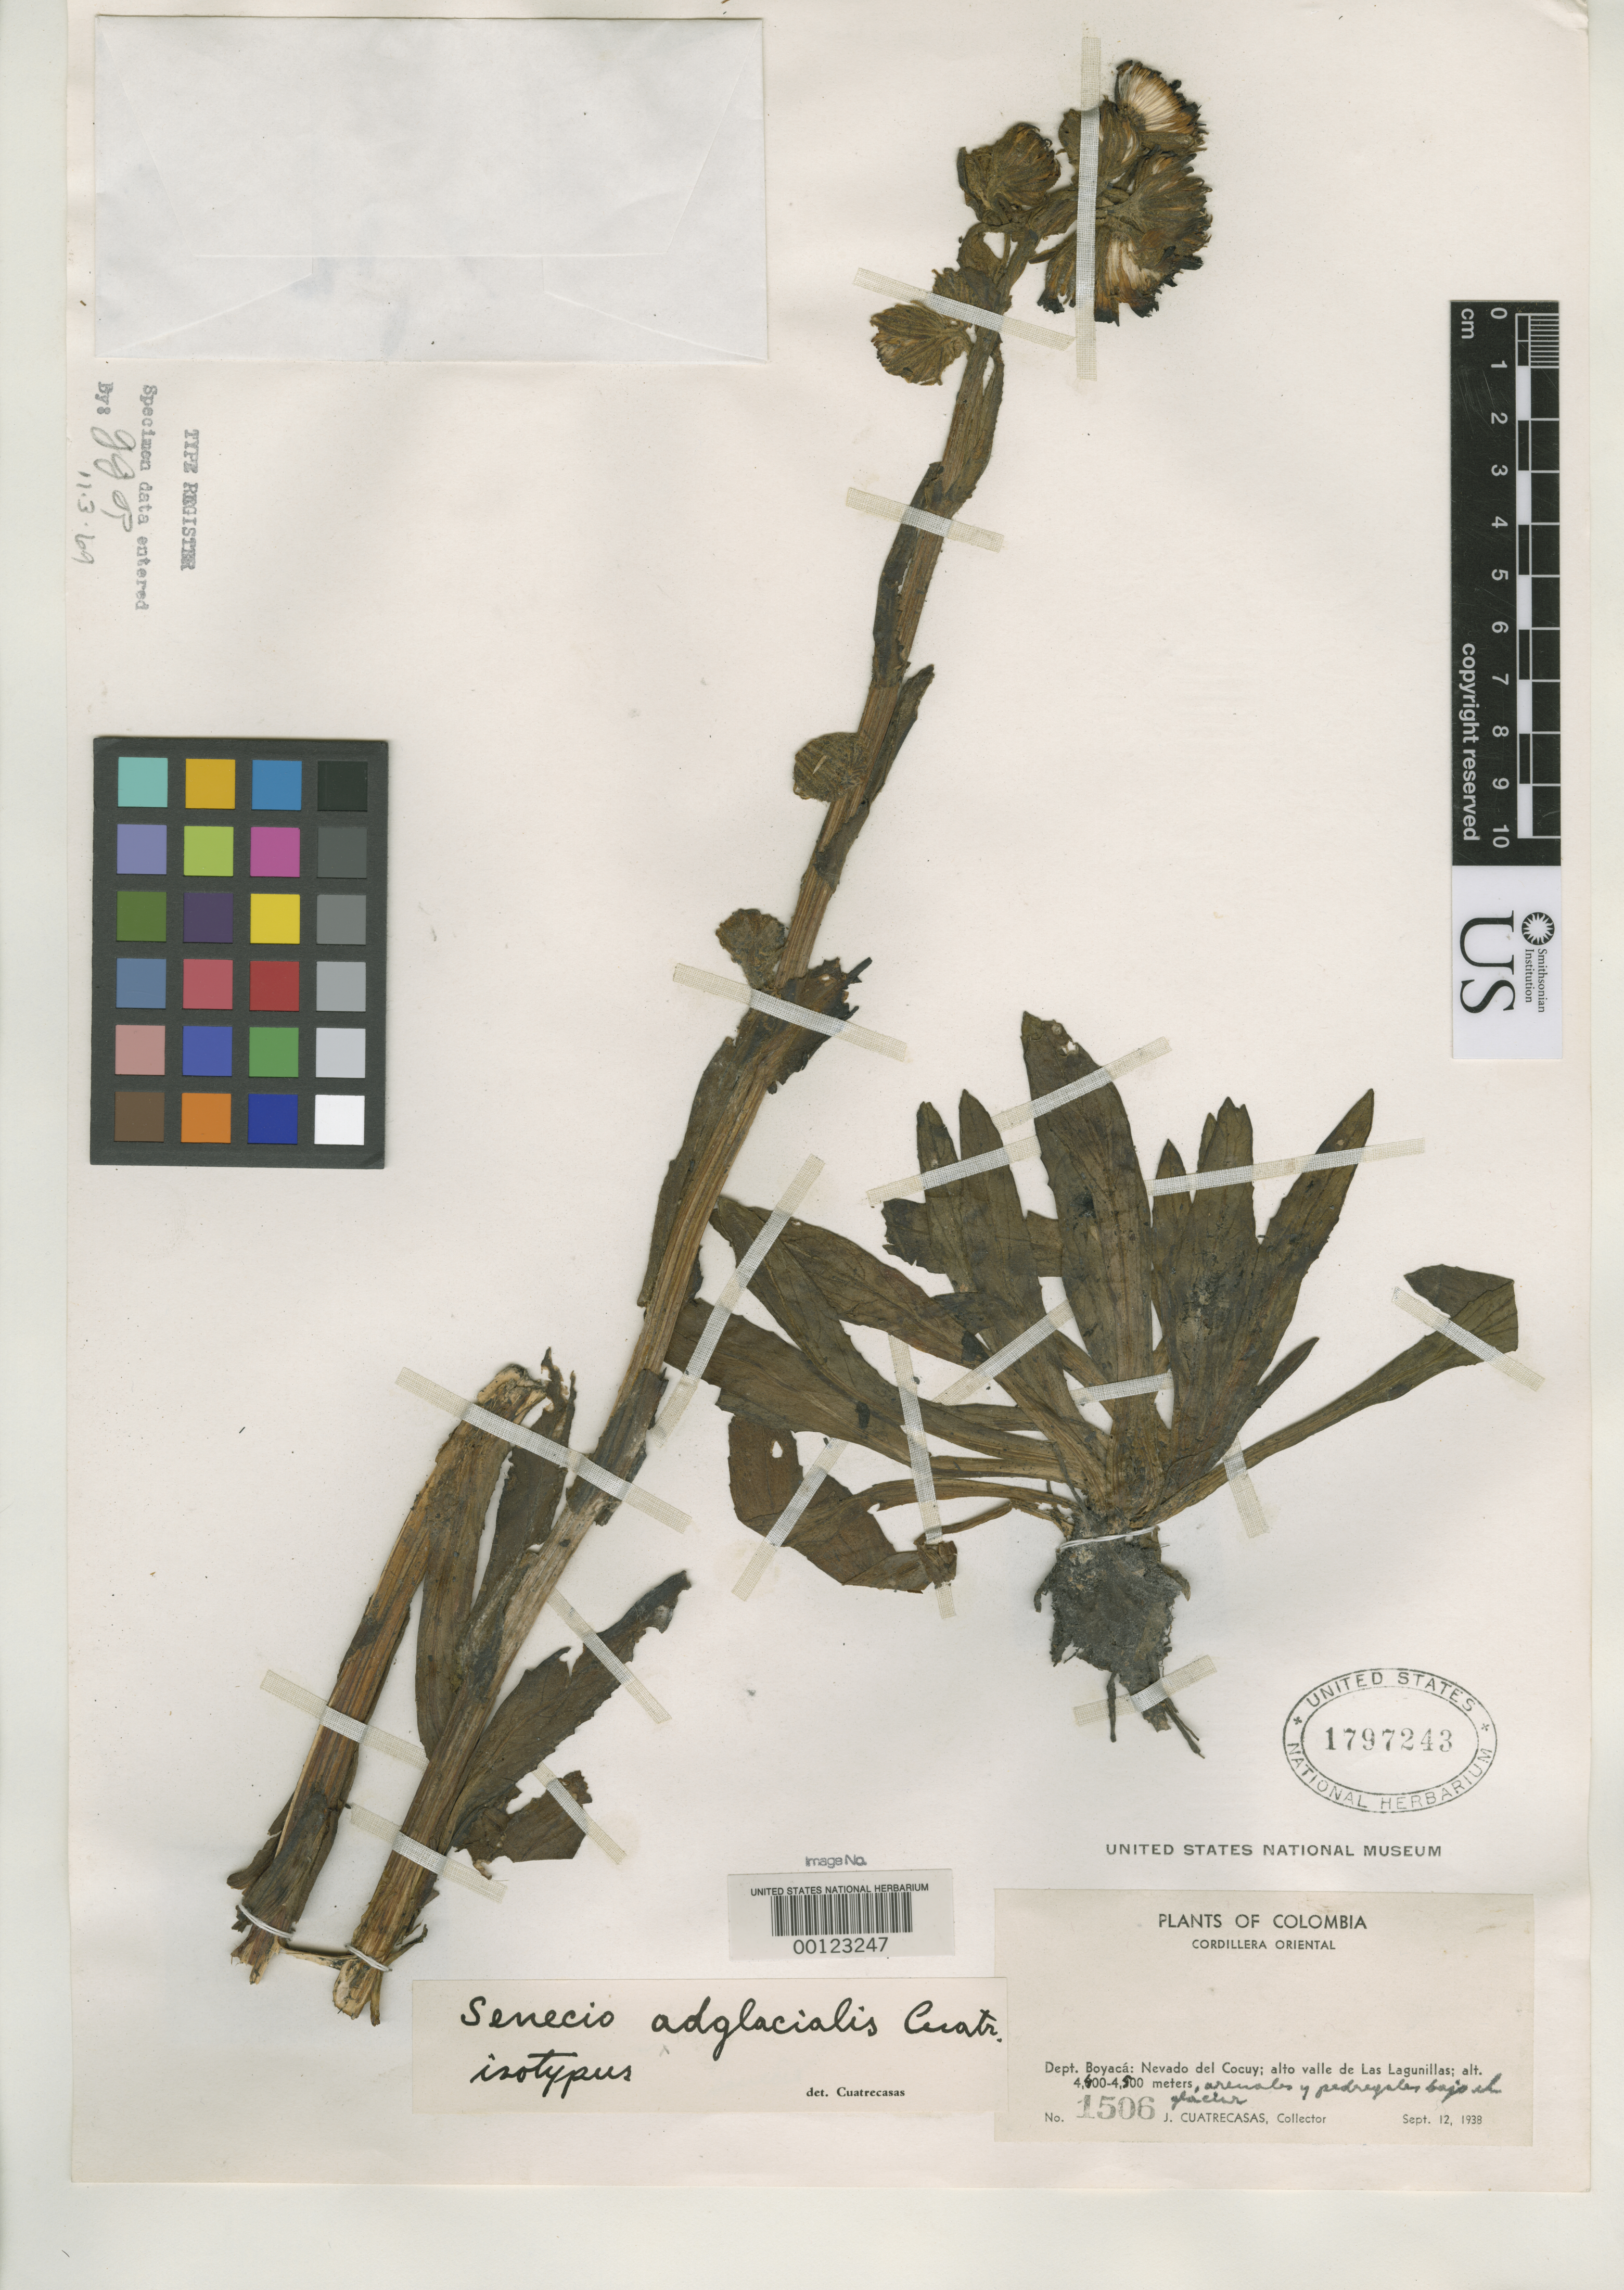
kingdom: Plantae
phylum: Tracheophyta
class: Magnoliopsida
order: Asterales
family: Asteraceae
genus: Senecio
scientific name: Senecio adglacialis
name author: Cuatrec.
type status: Isotype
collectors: J. Cuatrecasas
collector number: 1506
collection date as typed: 12 Sep 1938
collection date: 1938-09-12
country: Colombia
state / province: Boyacá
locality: Nevada de Cocuy.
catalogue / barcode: US 1797243